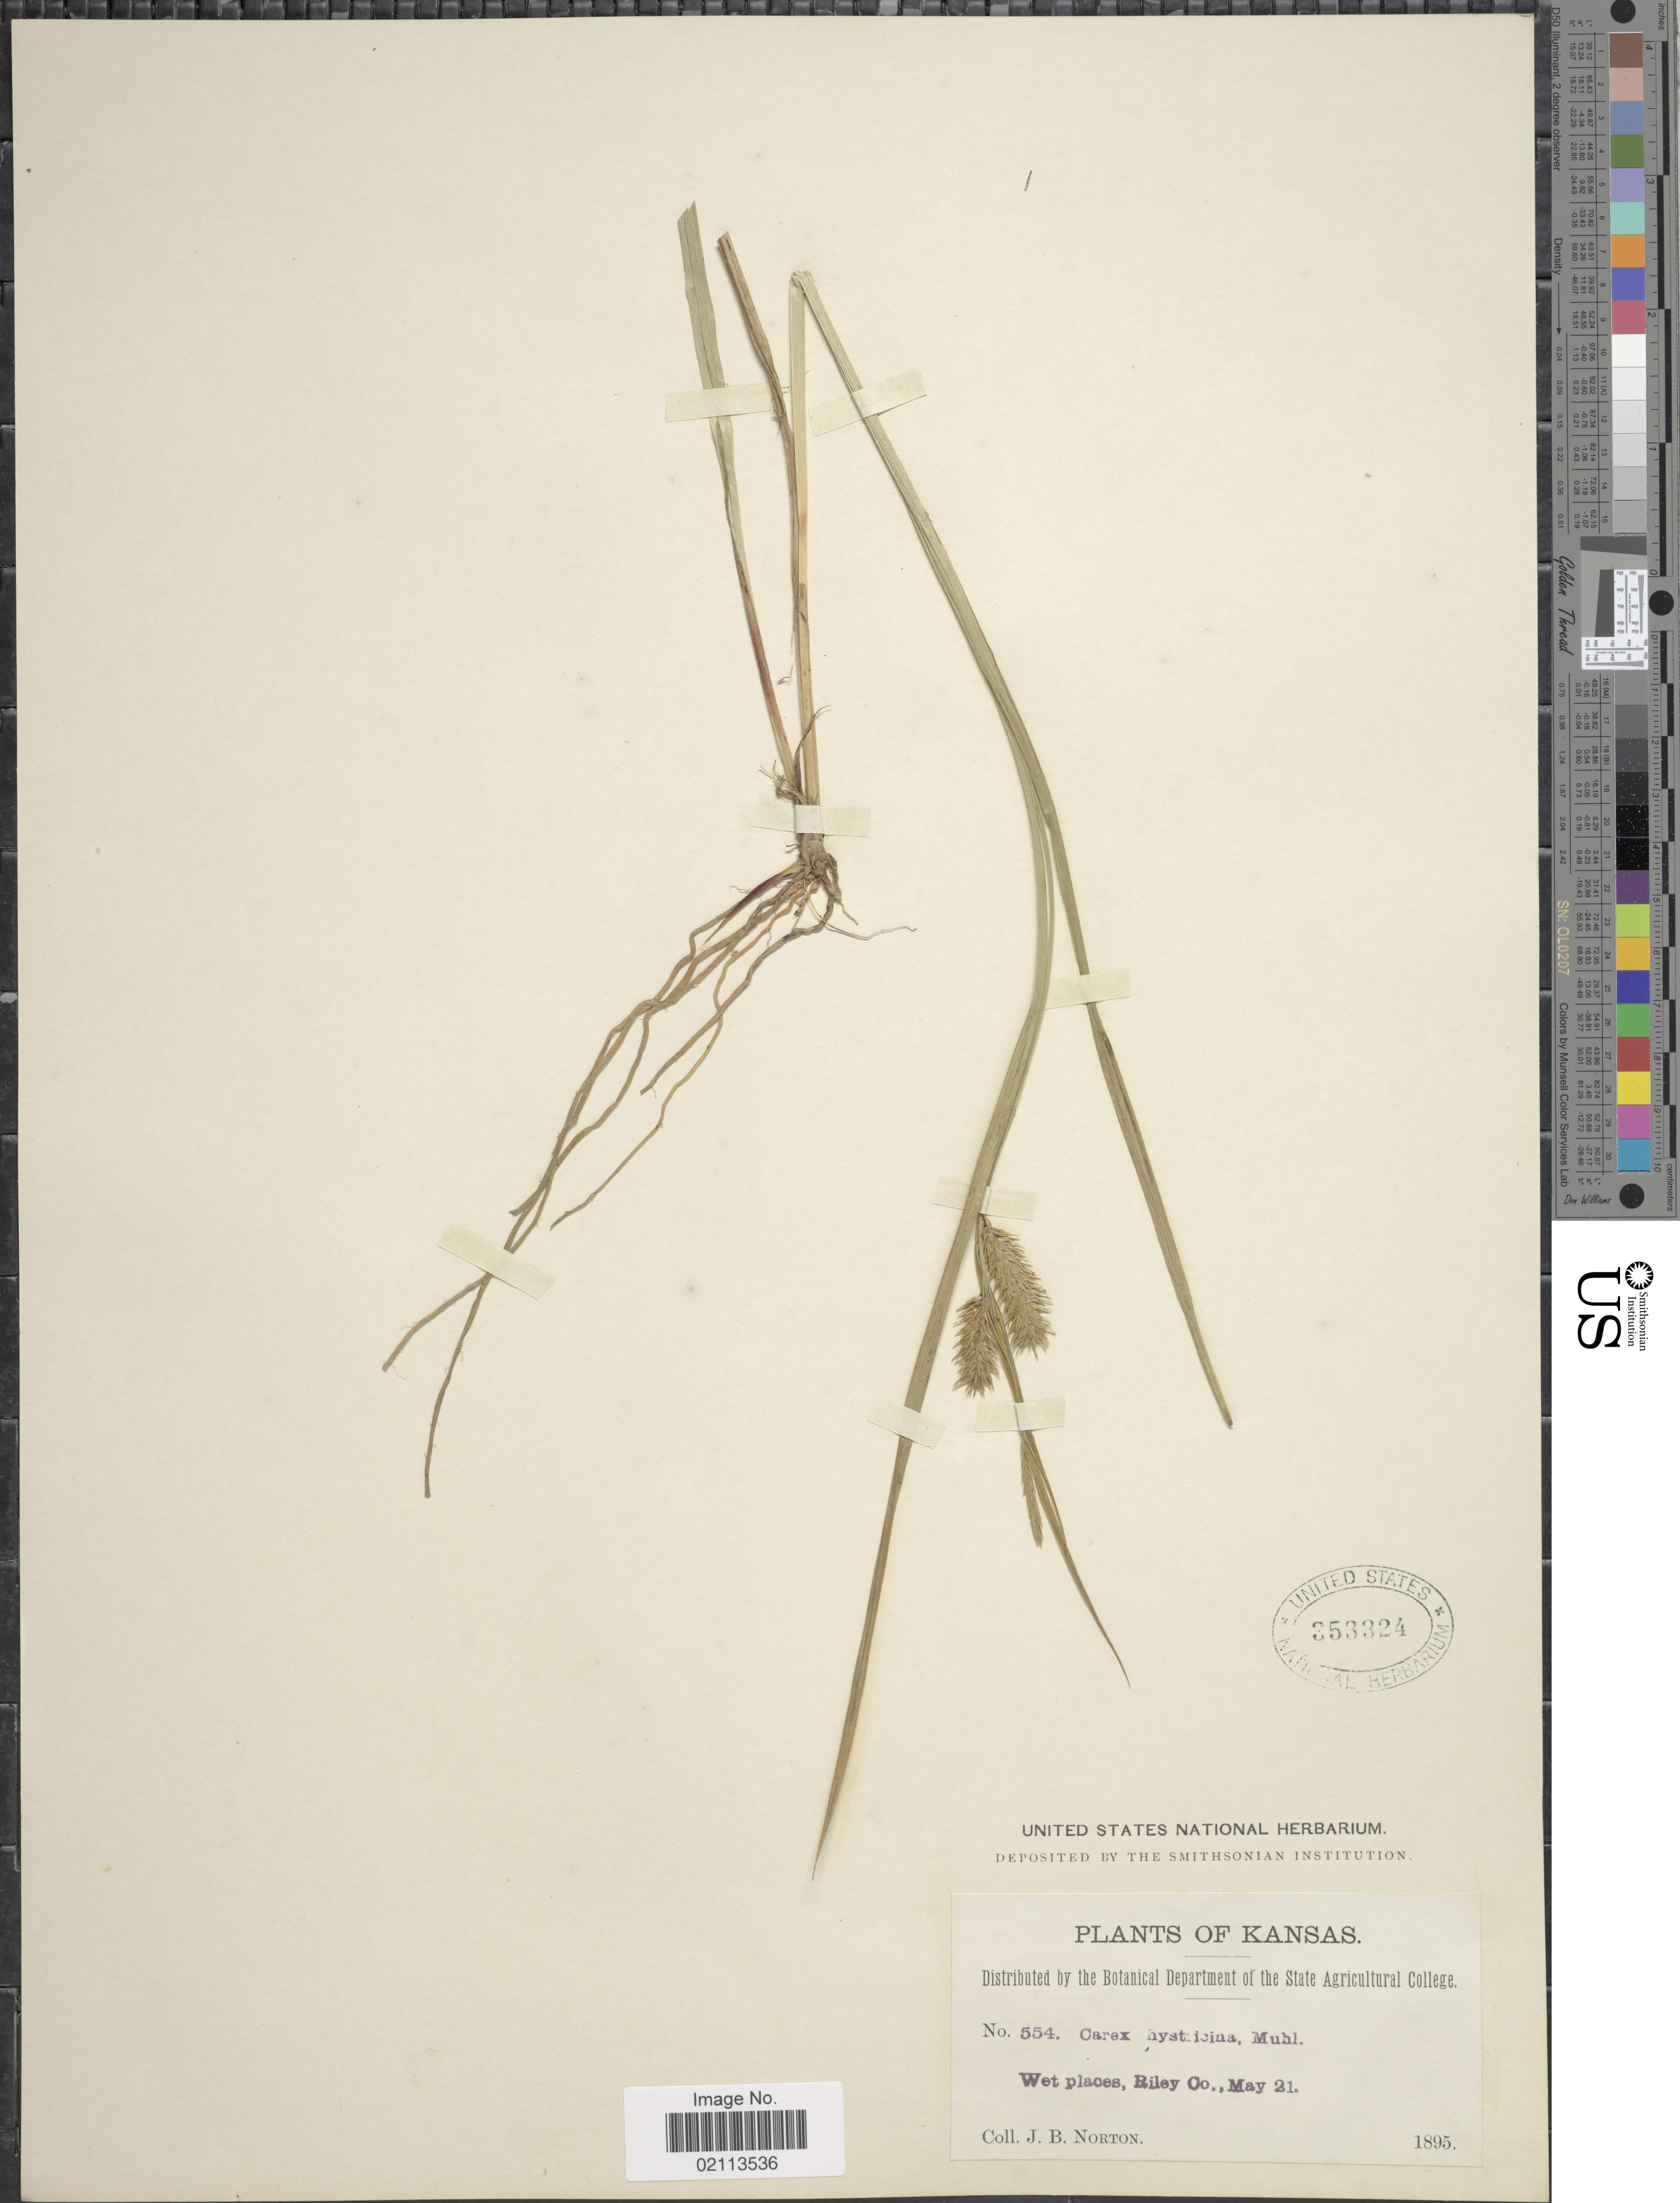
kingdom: Plantae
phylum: Tracheophyta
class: Liliopsida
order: Poales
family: Cyperaceae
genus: Carex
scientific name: Carex hystericina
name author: Muhl. ex Willd.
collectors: J. B. Norton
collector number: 554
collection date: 1895-05-21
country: United States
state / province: Kansas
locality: Wet places, Riley Co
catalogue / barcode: US 353324